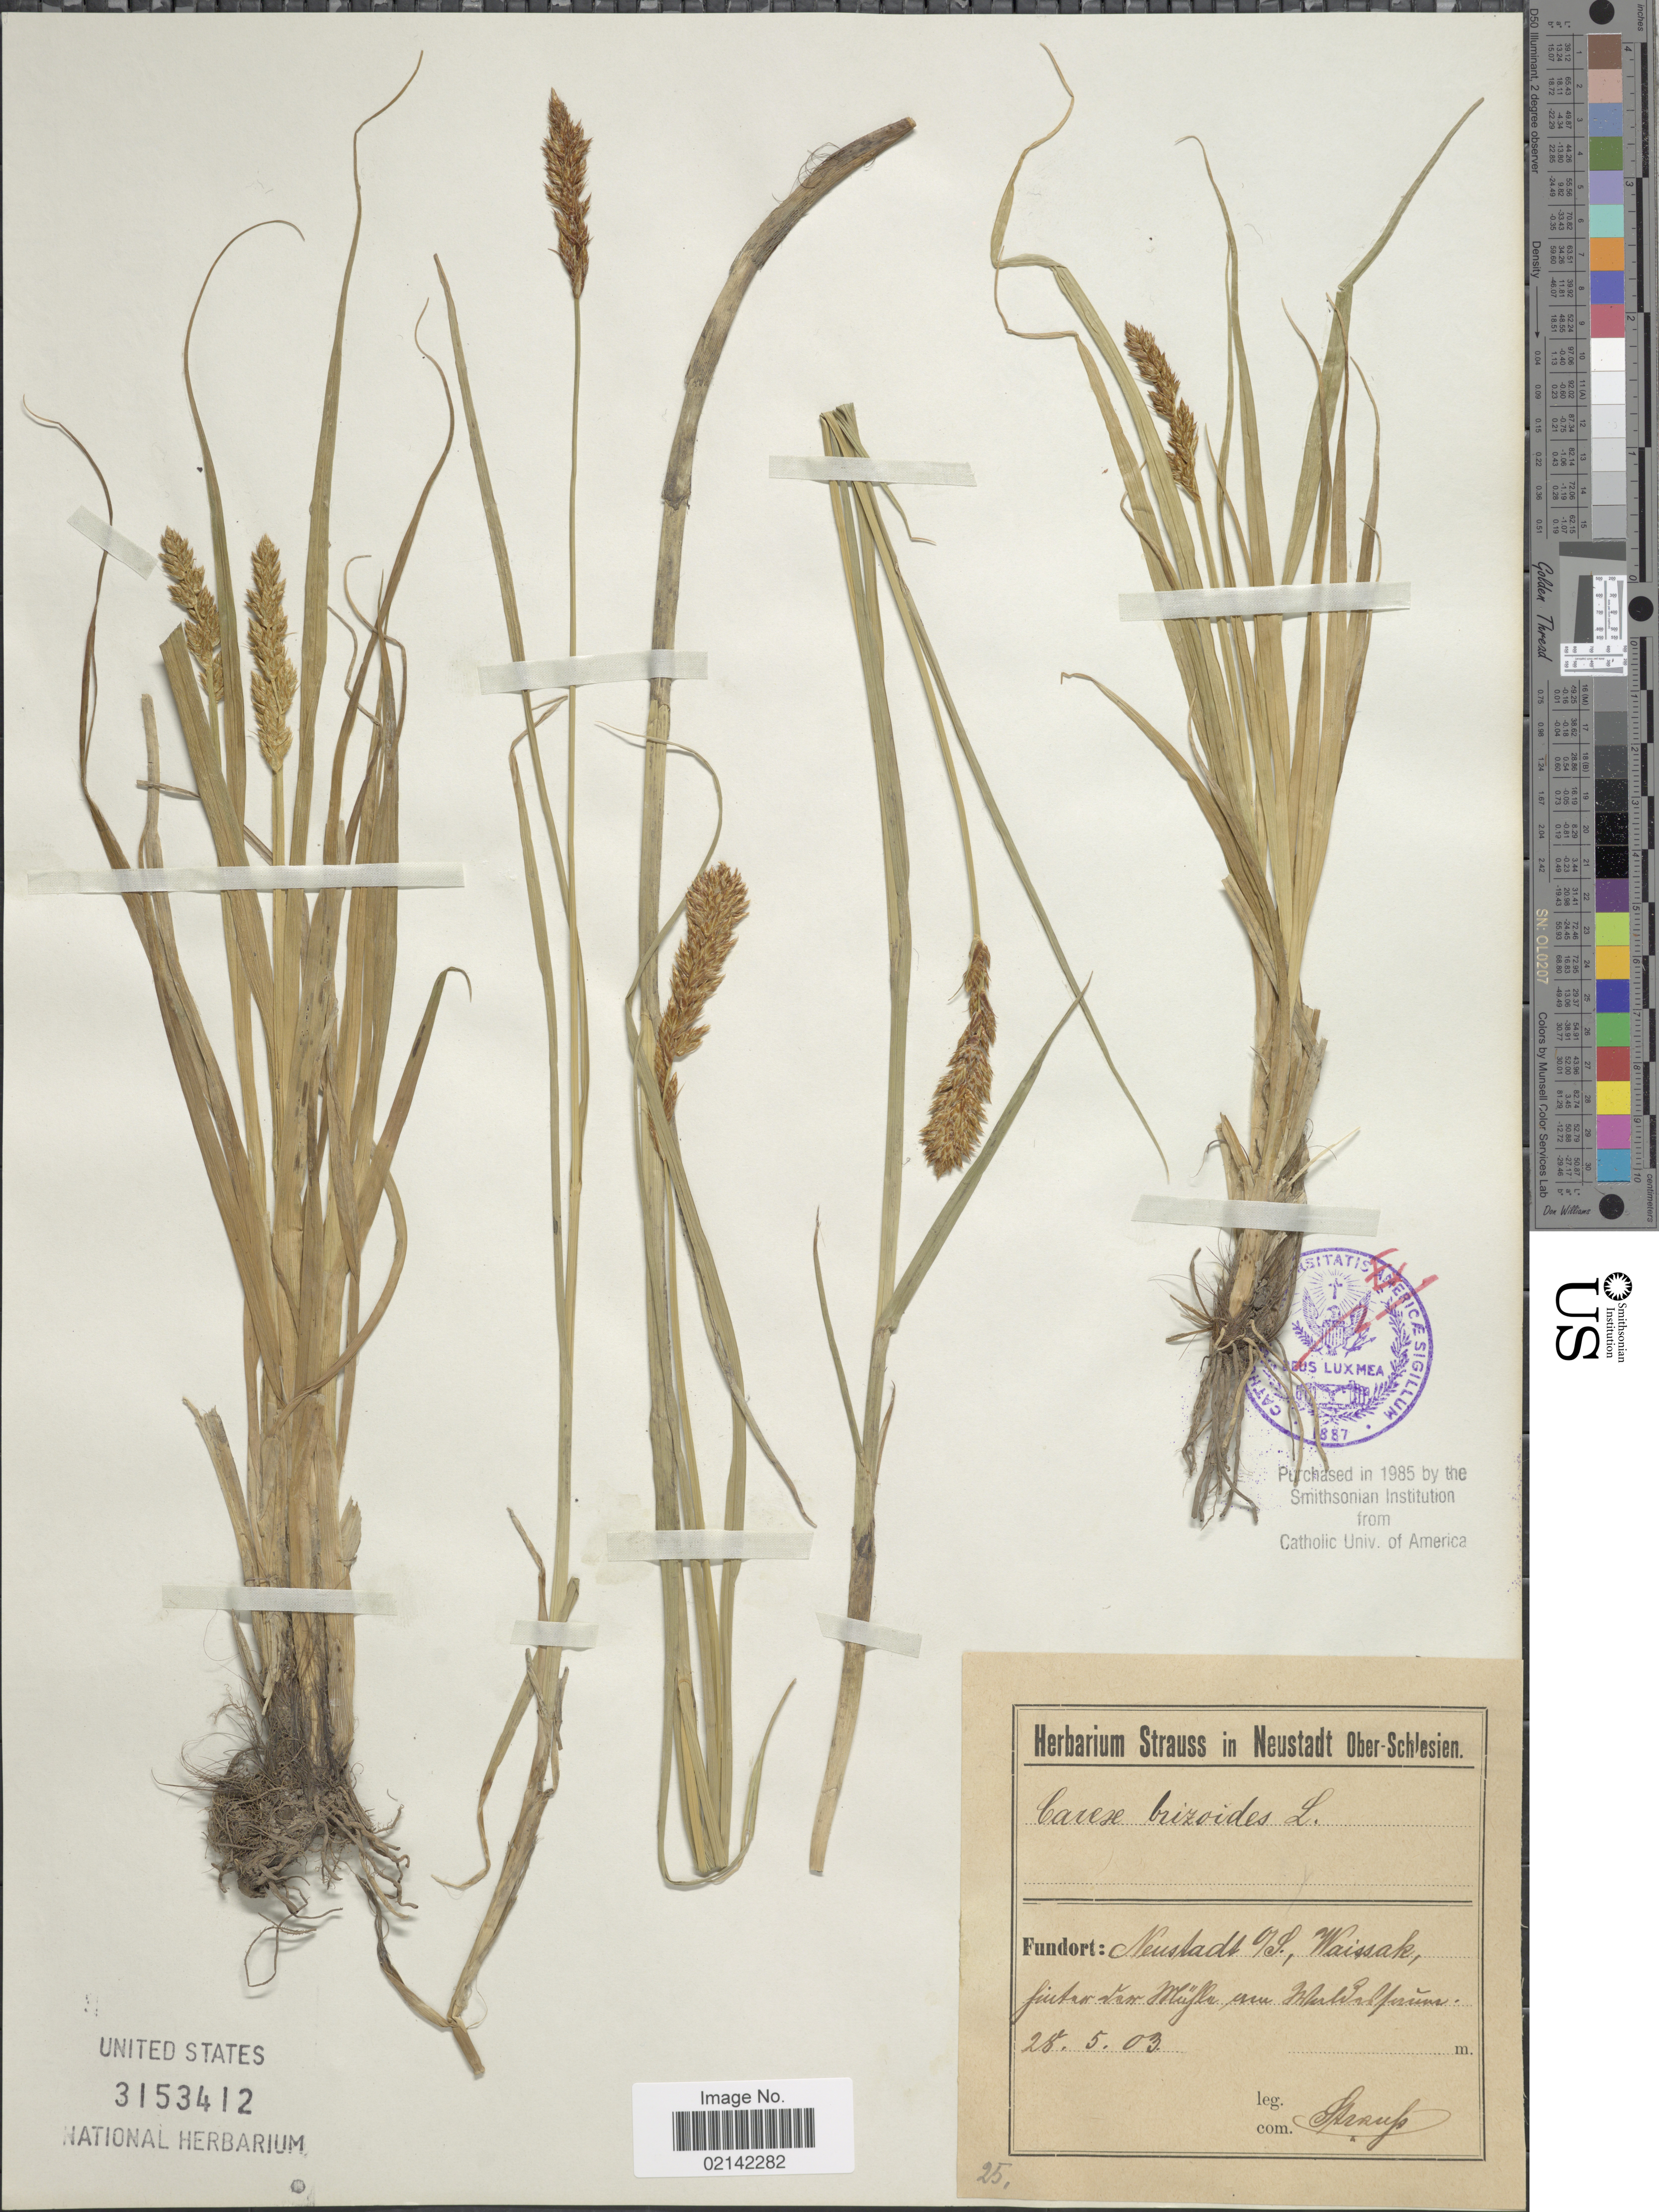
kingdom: Plantae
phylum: Tracheophyta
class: Liliopsida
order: Poales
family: Cyperaceae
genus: Carex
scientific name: Carex brizoides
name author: L.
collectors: -. Strauss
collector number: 25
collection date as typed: Transcribed d/m/y: 28/5/3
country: Poland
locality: Neustadt v/S. Waissak, fuiter varr Muffla veru Grulfdrkferum [interpreted]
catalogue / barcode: US 3153412